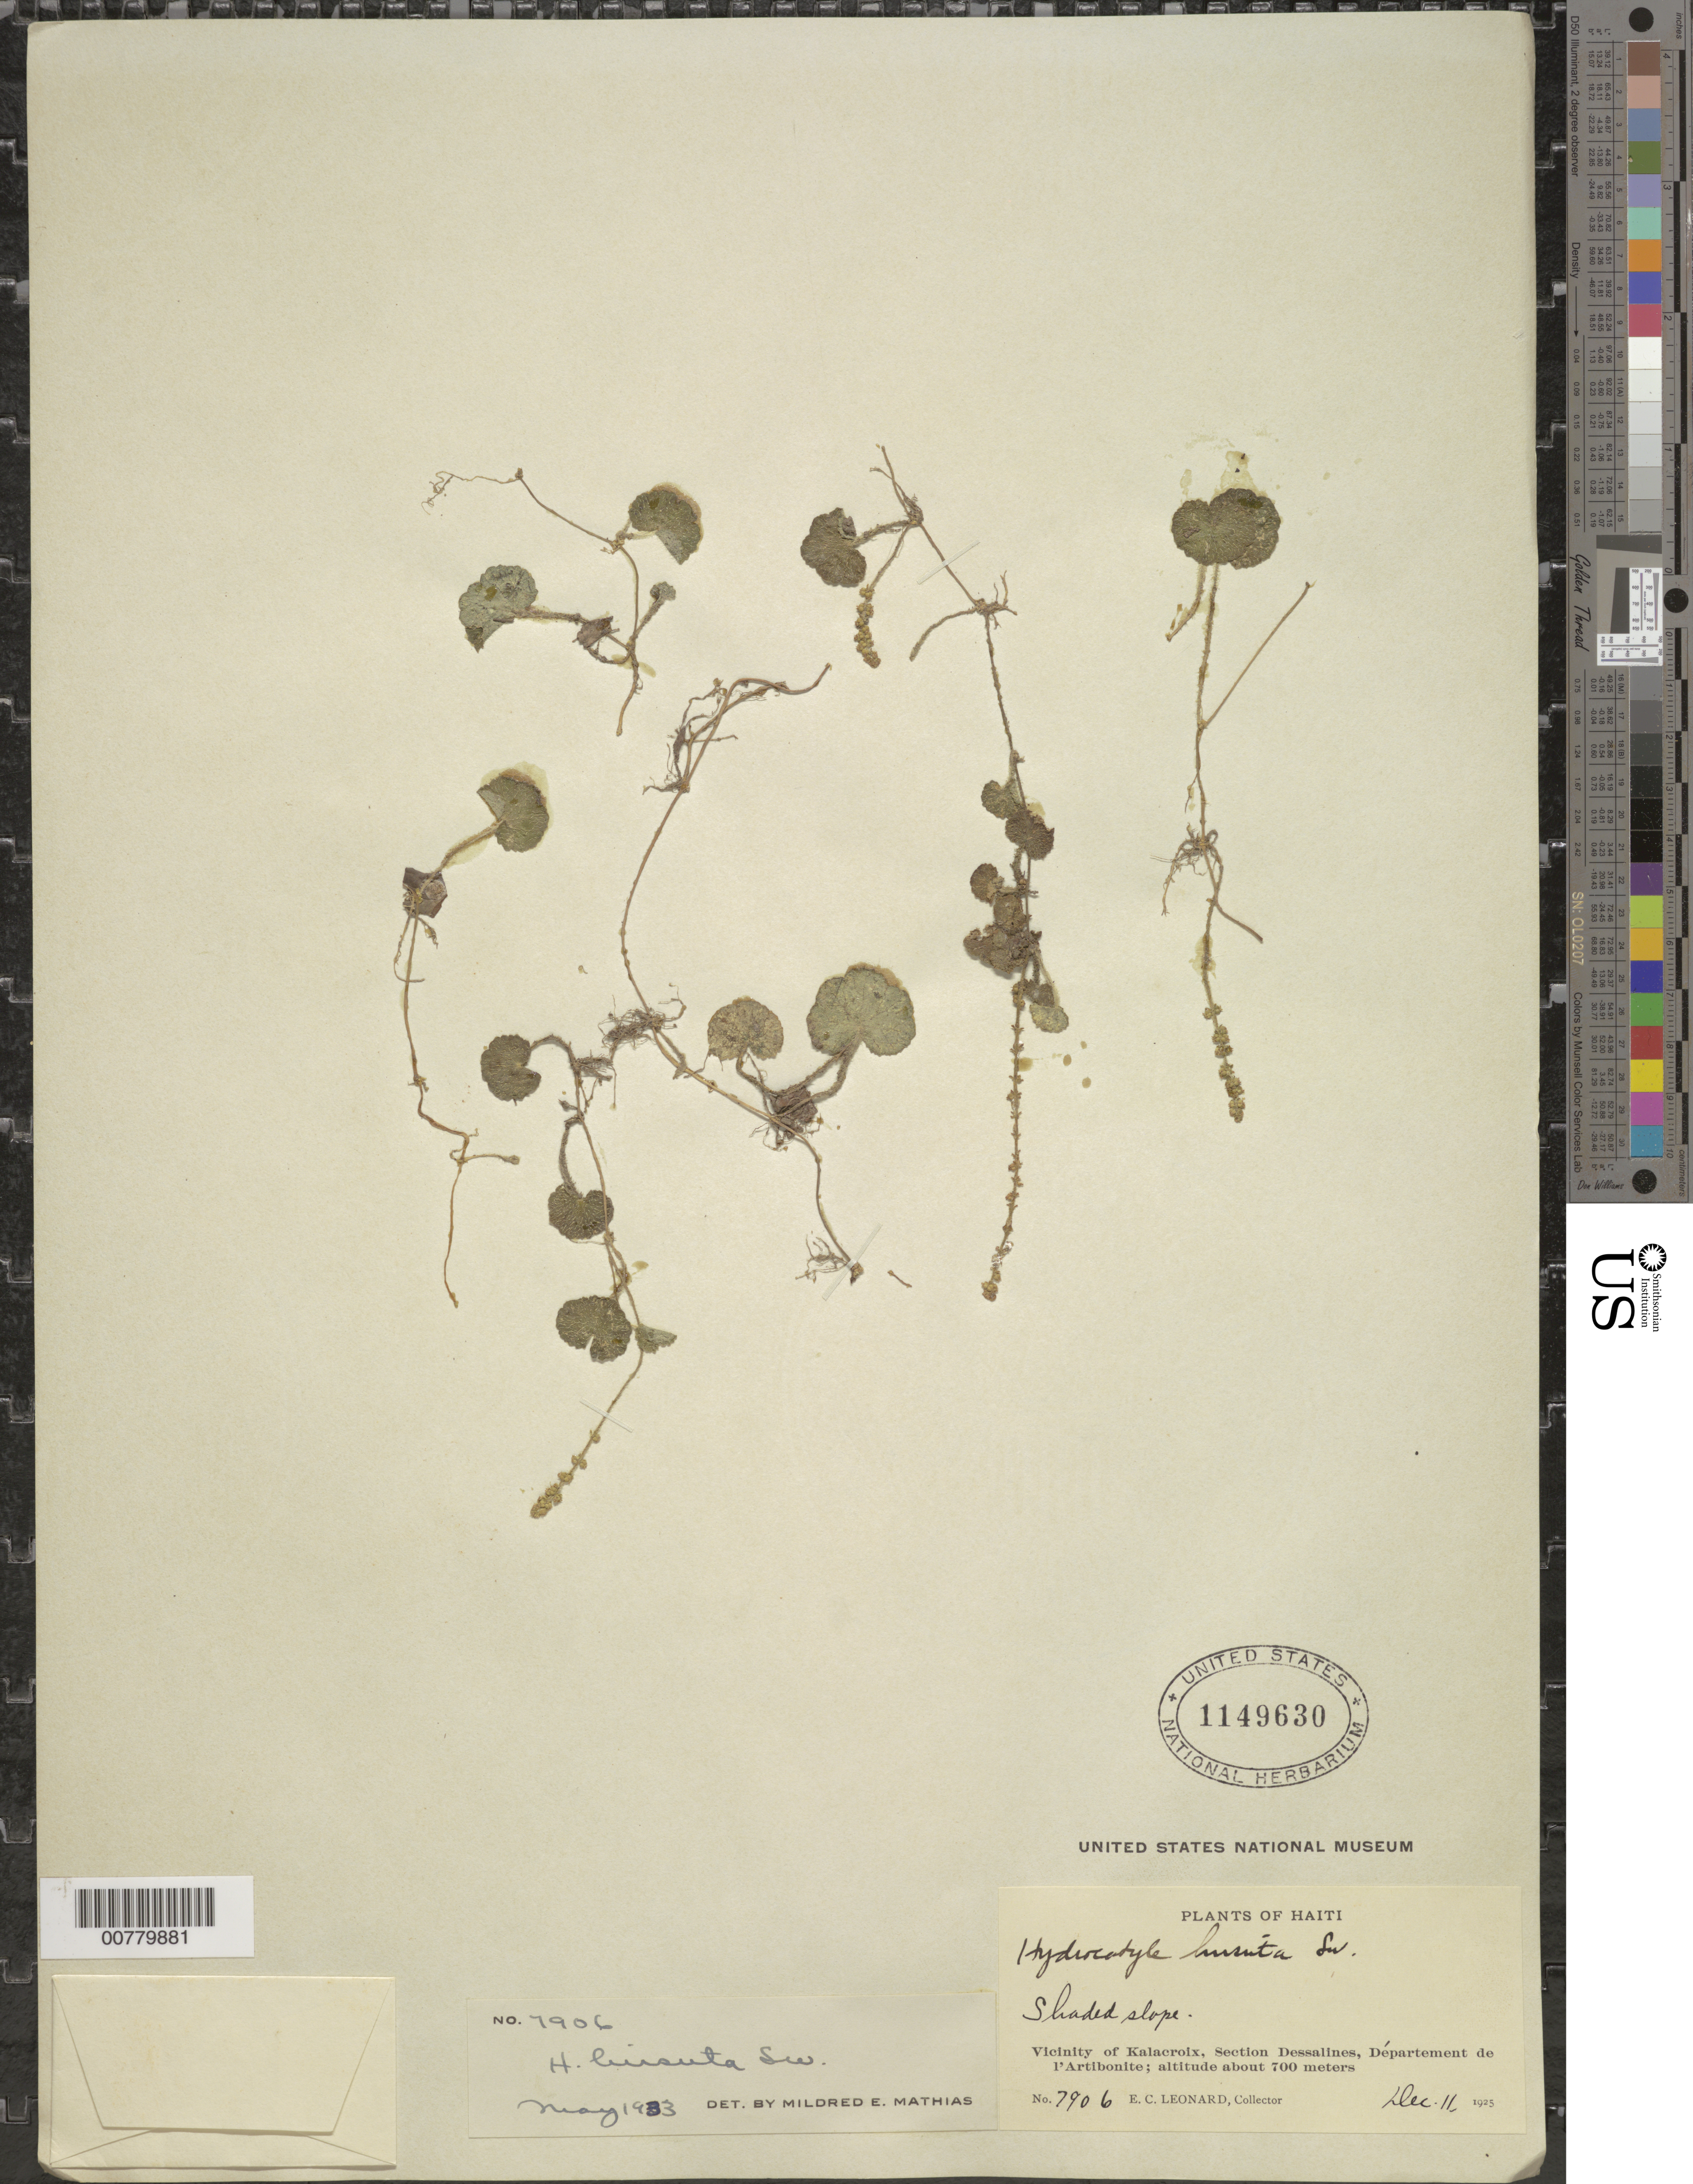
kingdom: Plantae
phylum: Tracheophyta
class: Magnoliopsida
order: Apiales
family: Araliaceae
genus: Hydrocotyle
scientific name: Hydrocotyle hirsuta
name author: Sw.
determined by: Mathias, M. E.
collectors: E. C. Leonard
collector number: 7906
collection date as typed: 11 Dec 1925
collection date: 1925-12-11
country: Haiti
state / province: Artibonite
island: Hispaniola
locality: Section Dessalines, vicinity of Kalacroix.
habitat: Shaded slope.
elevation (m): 700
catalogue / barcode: US 1149630